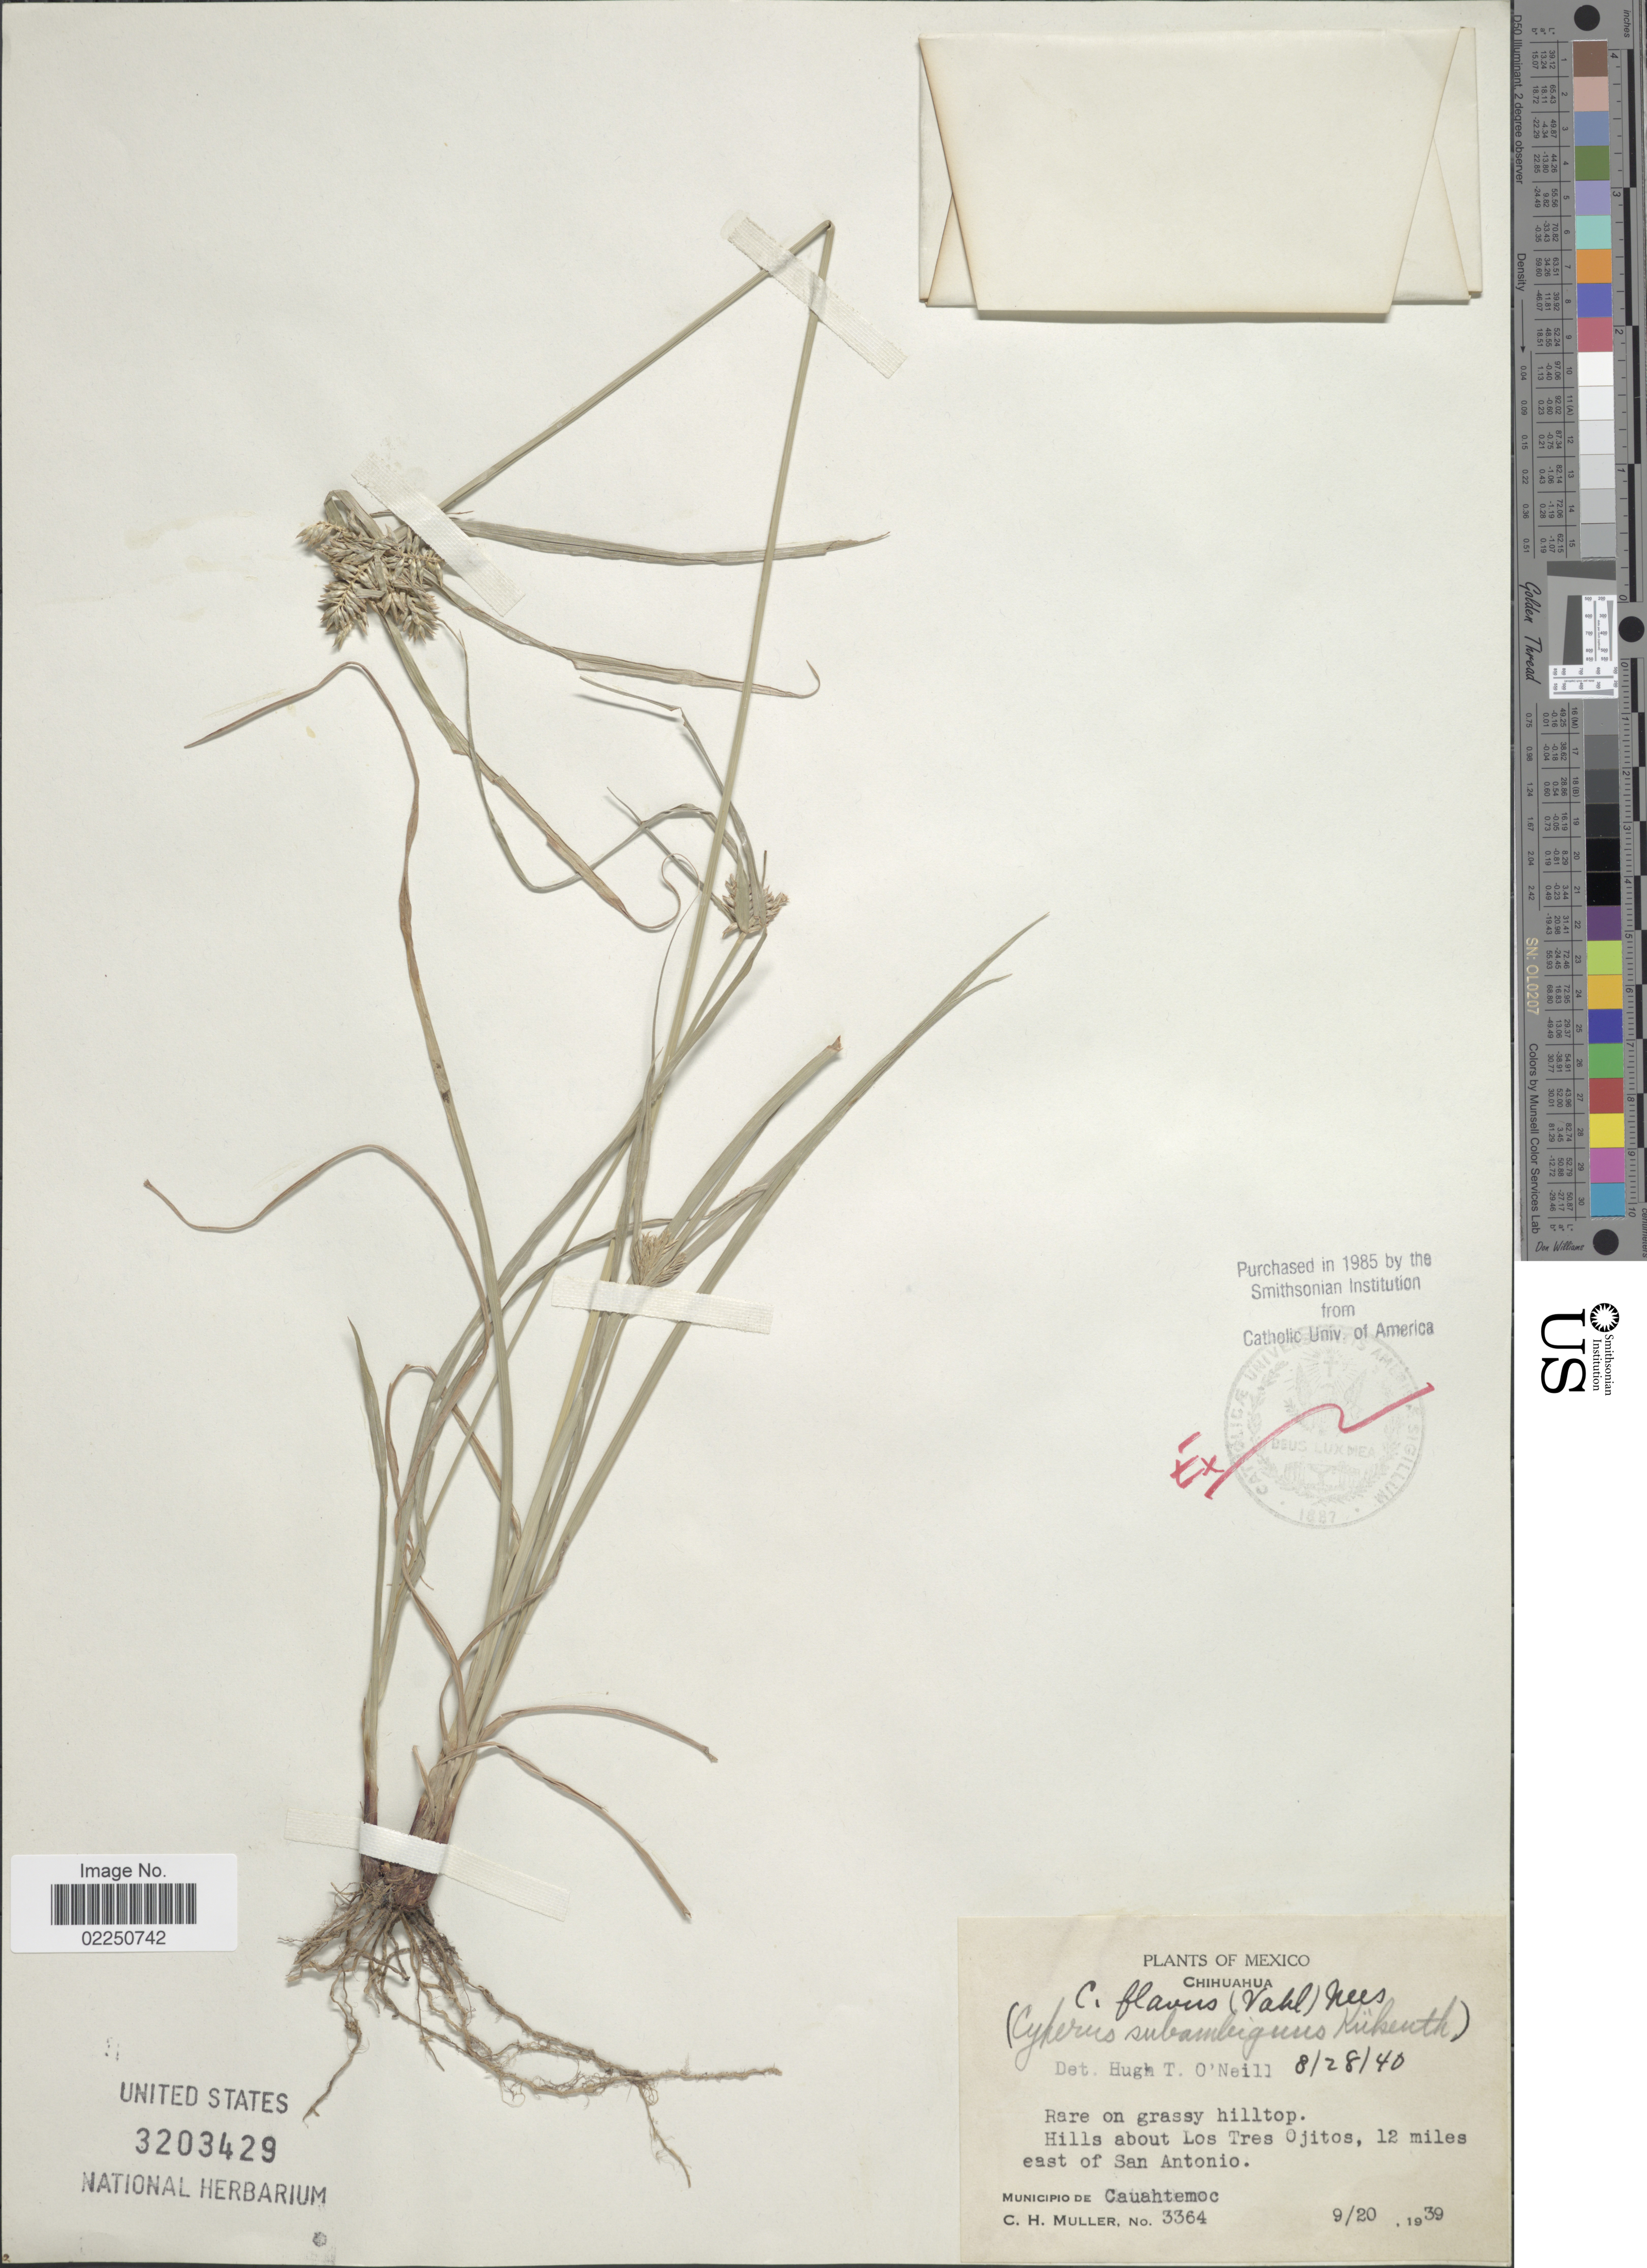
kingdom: Plantae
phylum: Tracheophyta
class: Liliopsida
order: Poales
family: Cyperaceae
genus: Cyperus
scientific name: Cyperus aggregatus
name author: (Willd.) Endl.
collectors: C. H. Mueller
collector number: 3364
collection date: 1937-09-20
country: Mexico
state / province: Chihuahua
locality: Hills about Los Tres Ojitos, 12 miles east of San Antonio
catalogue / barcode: US 3203429